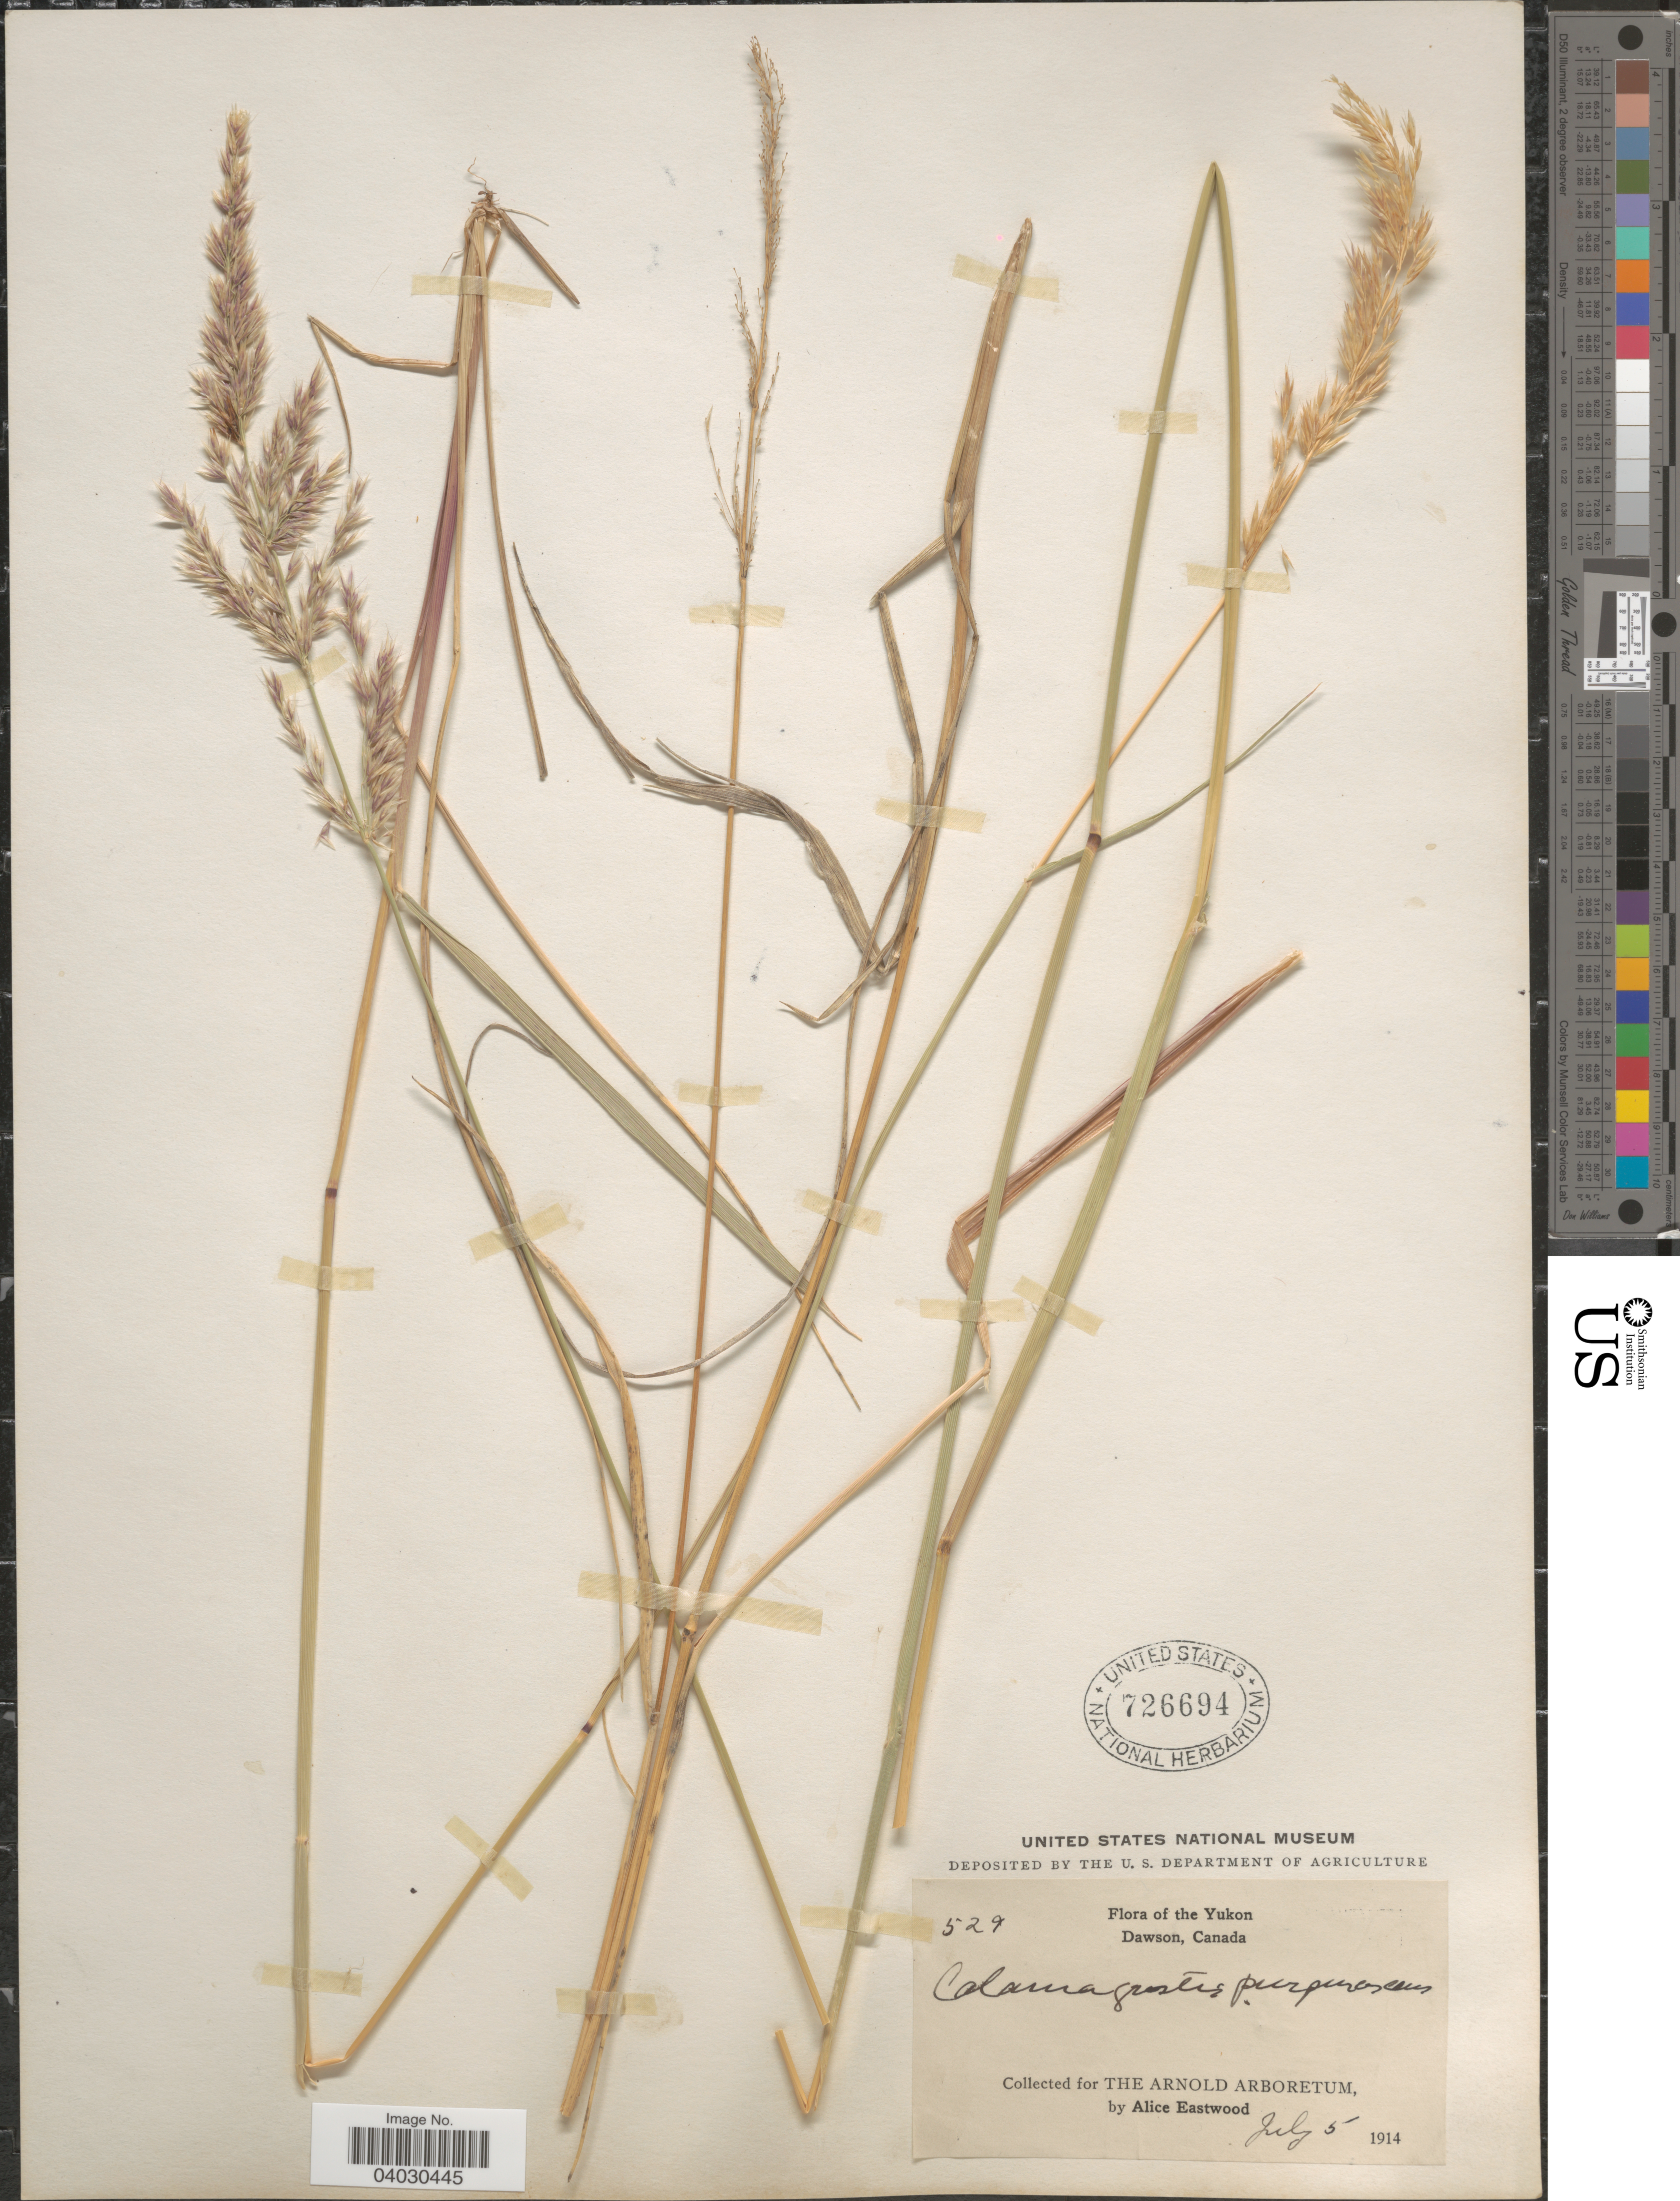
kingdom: Plantae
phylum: Tracheophyta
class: Liliopsida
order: Poales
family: Poaceae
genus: Calamagrostis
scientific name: Calamagrostis purpurascens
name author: R. Br.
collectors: A. Eastwood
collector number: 529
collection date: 1914-07-05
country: Canada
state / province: Yukon Territory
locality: Yukon. Dawson.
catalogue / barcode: US 726694